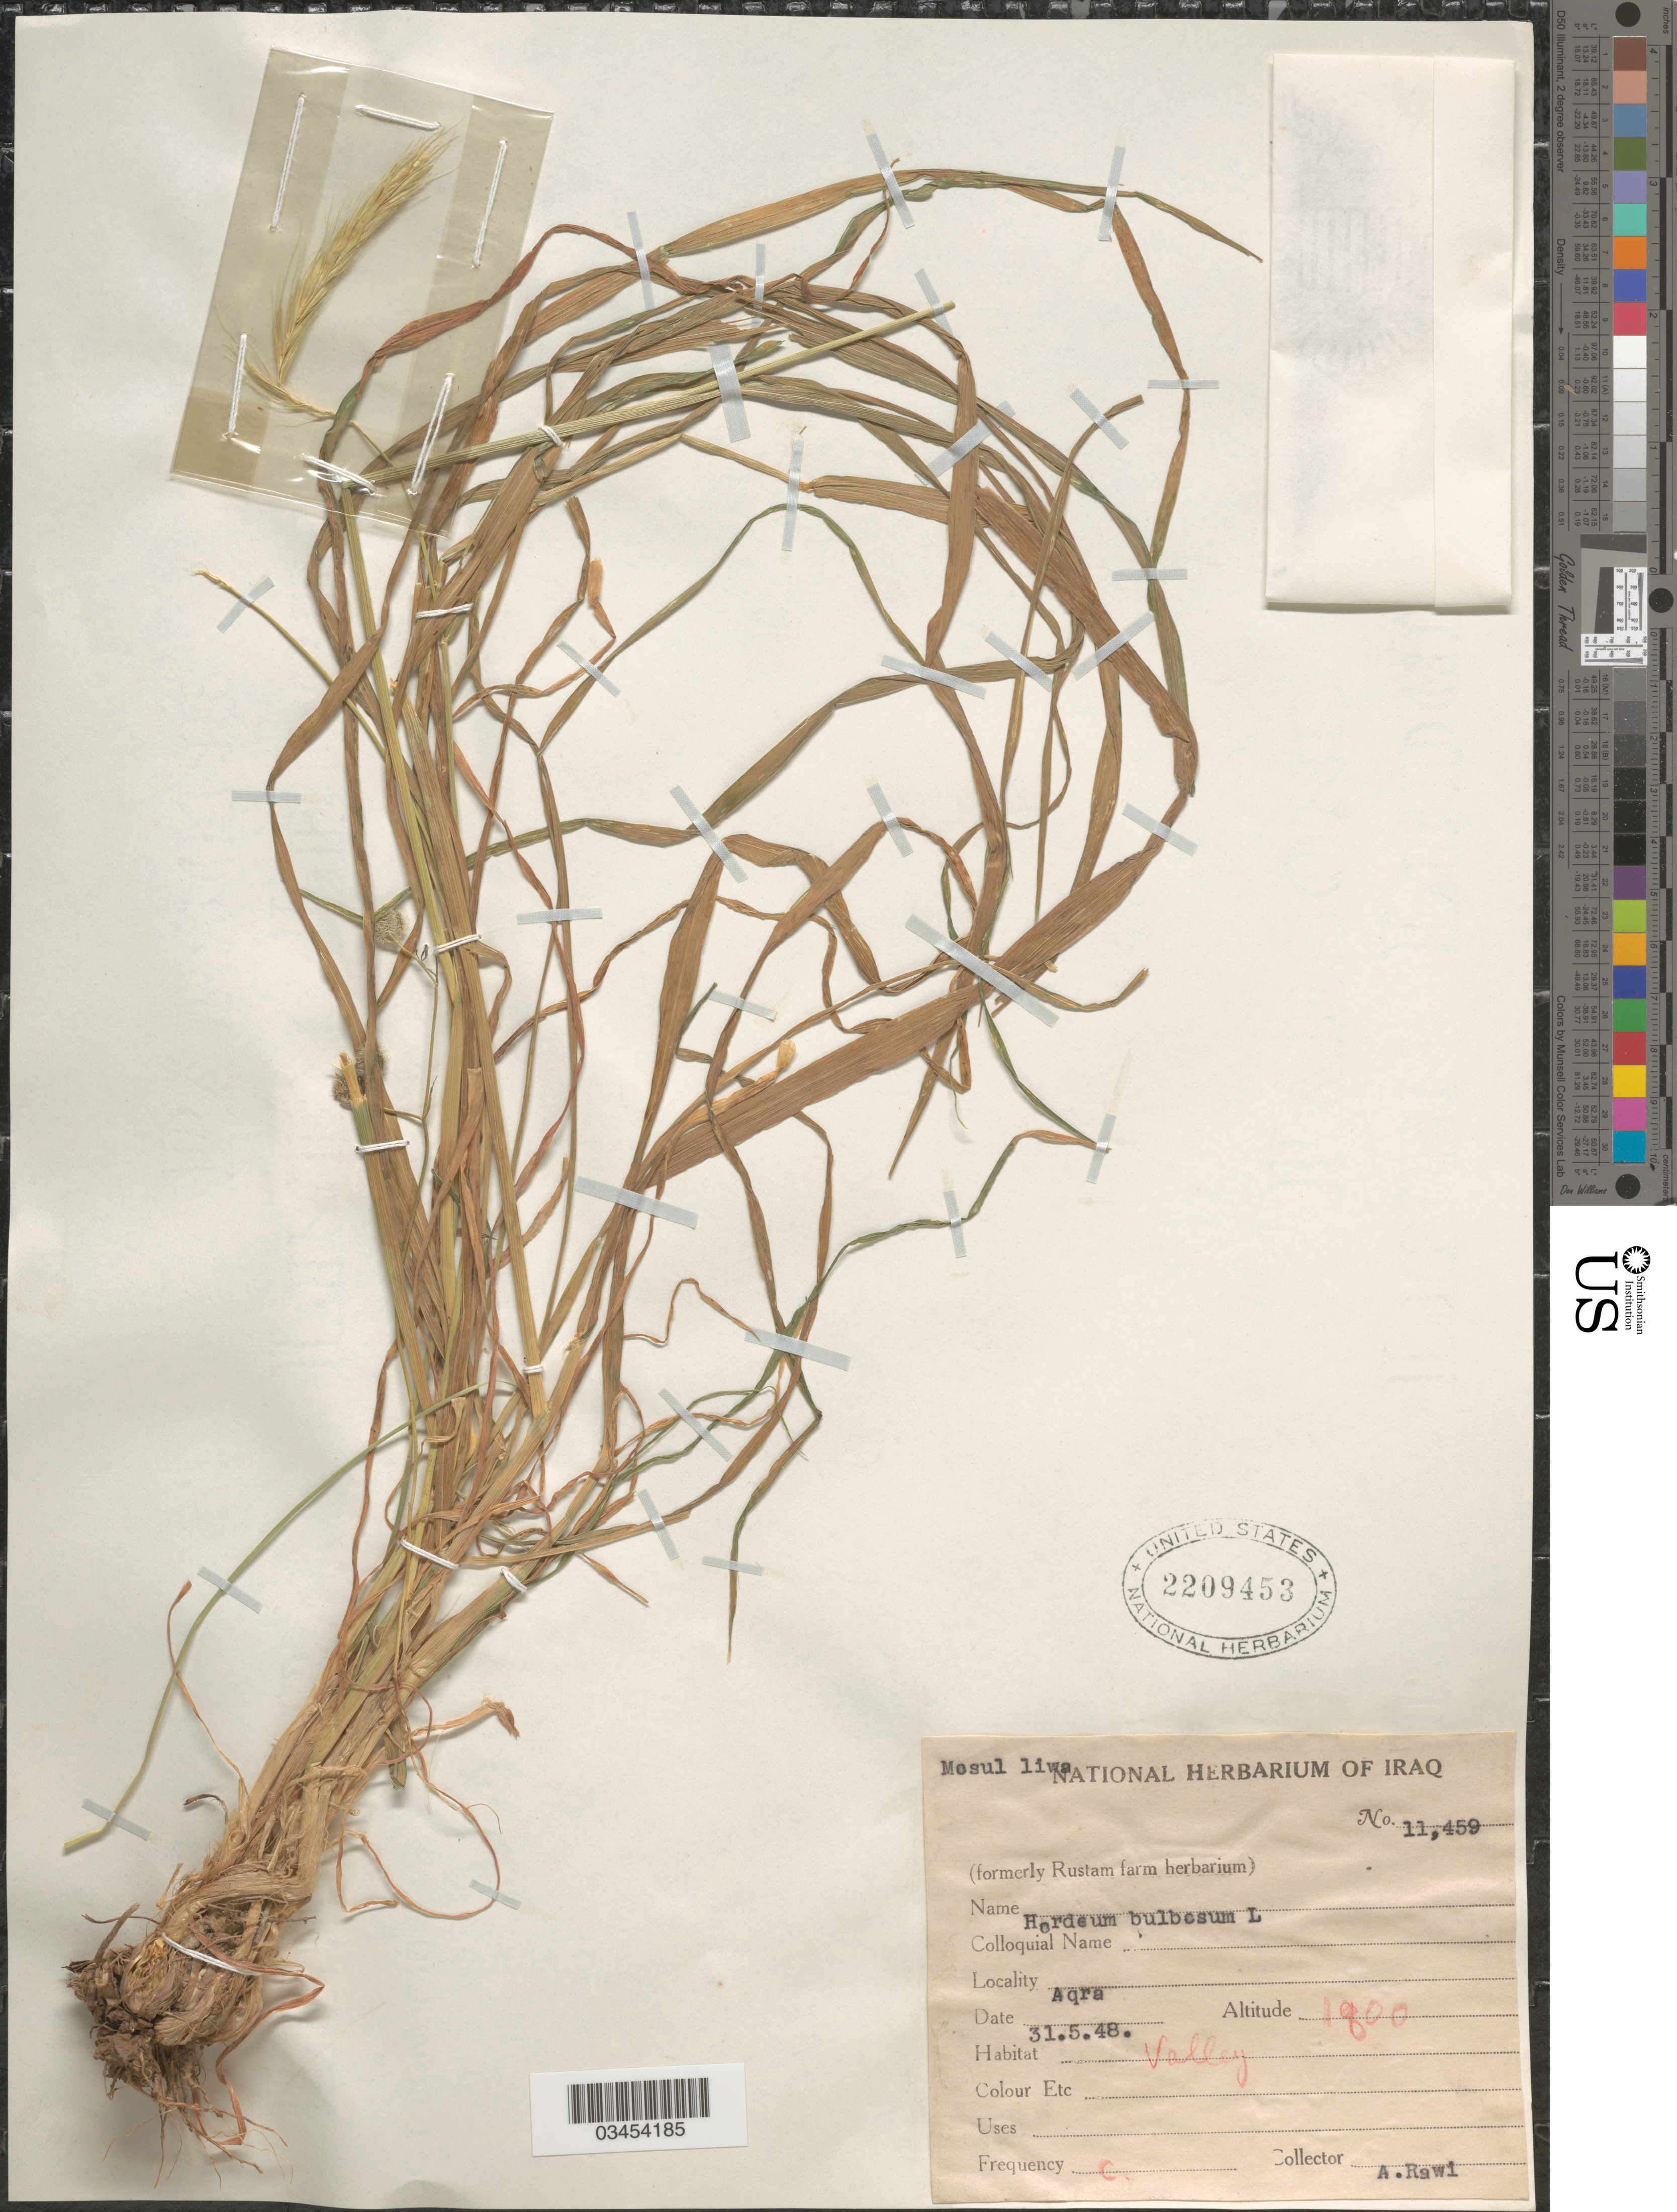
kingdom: Plantae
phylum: Tracheophyta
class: Liliopsida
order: Poales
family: Poaceae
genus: Hordeum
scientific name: Hordeum bulbosum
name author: L.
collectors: A. Rawi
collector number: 11459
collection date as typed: Transcribed d/m/y: 31/5/48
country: Iraq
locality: Mosul liwa. Aqra.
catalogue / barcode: US 2209453